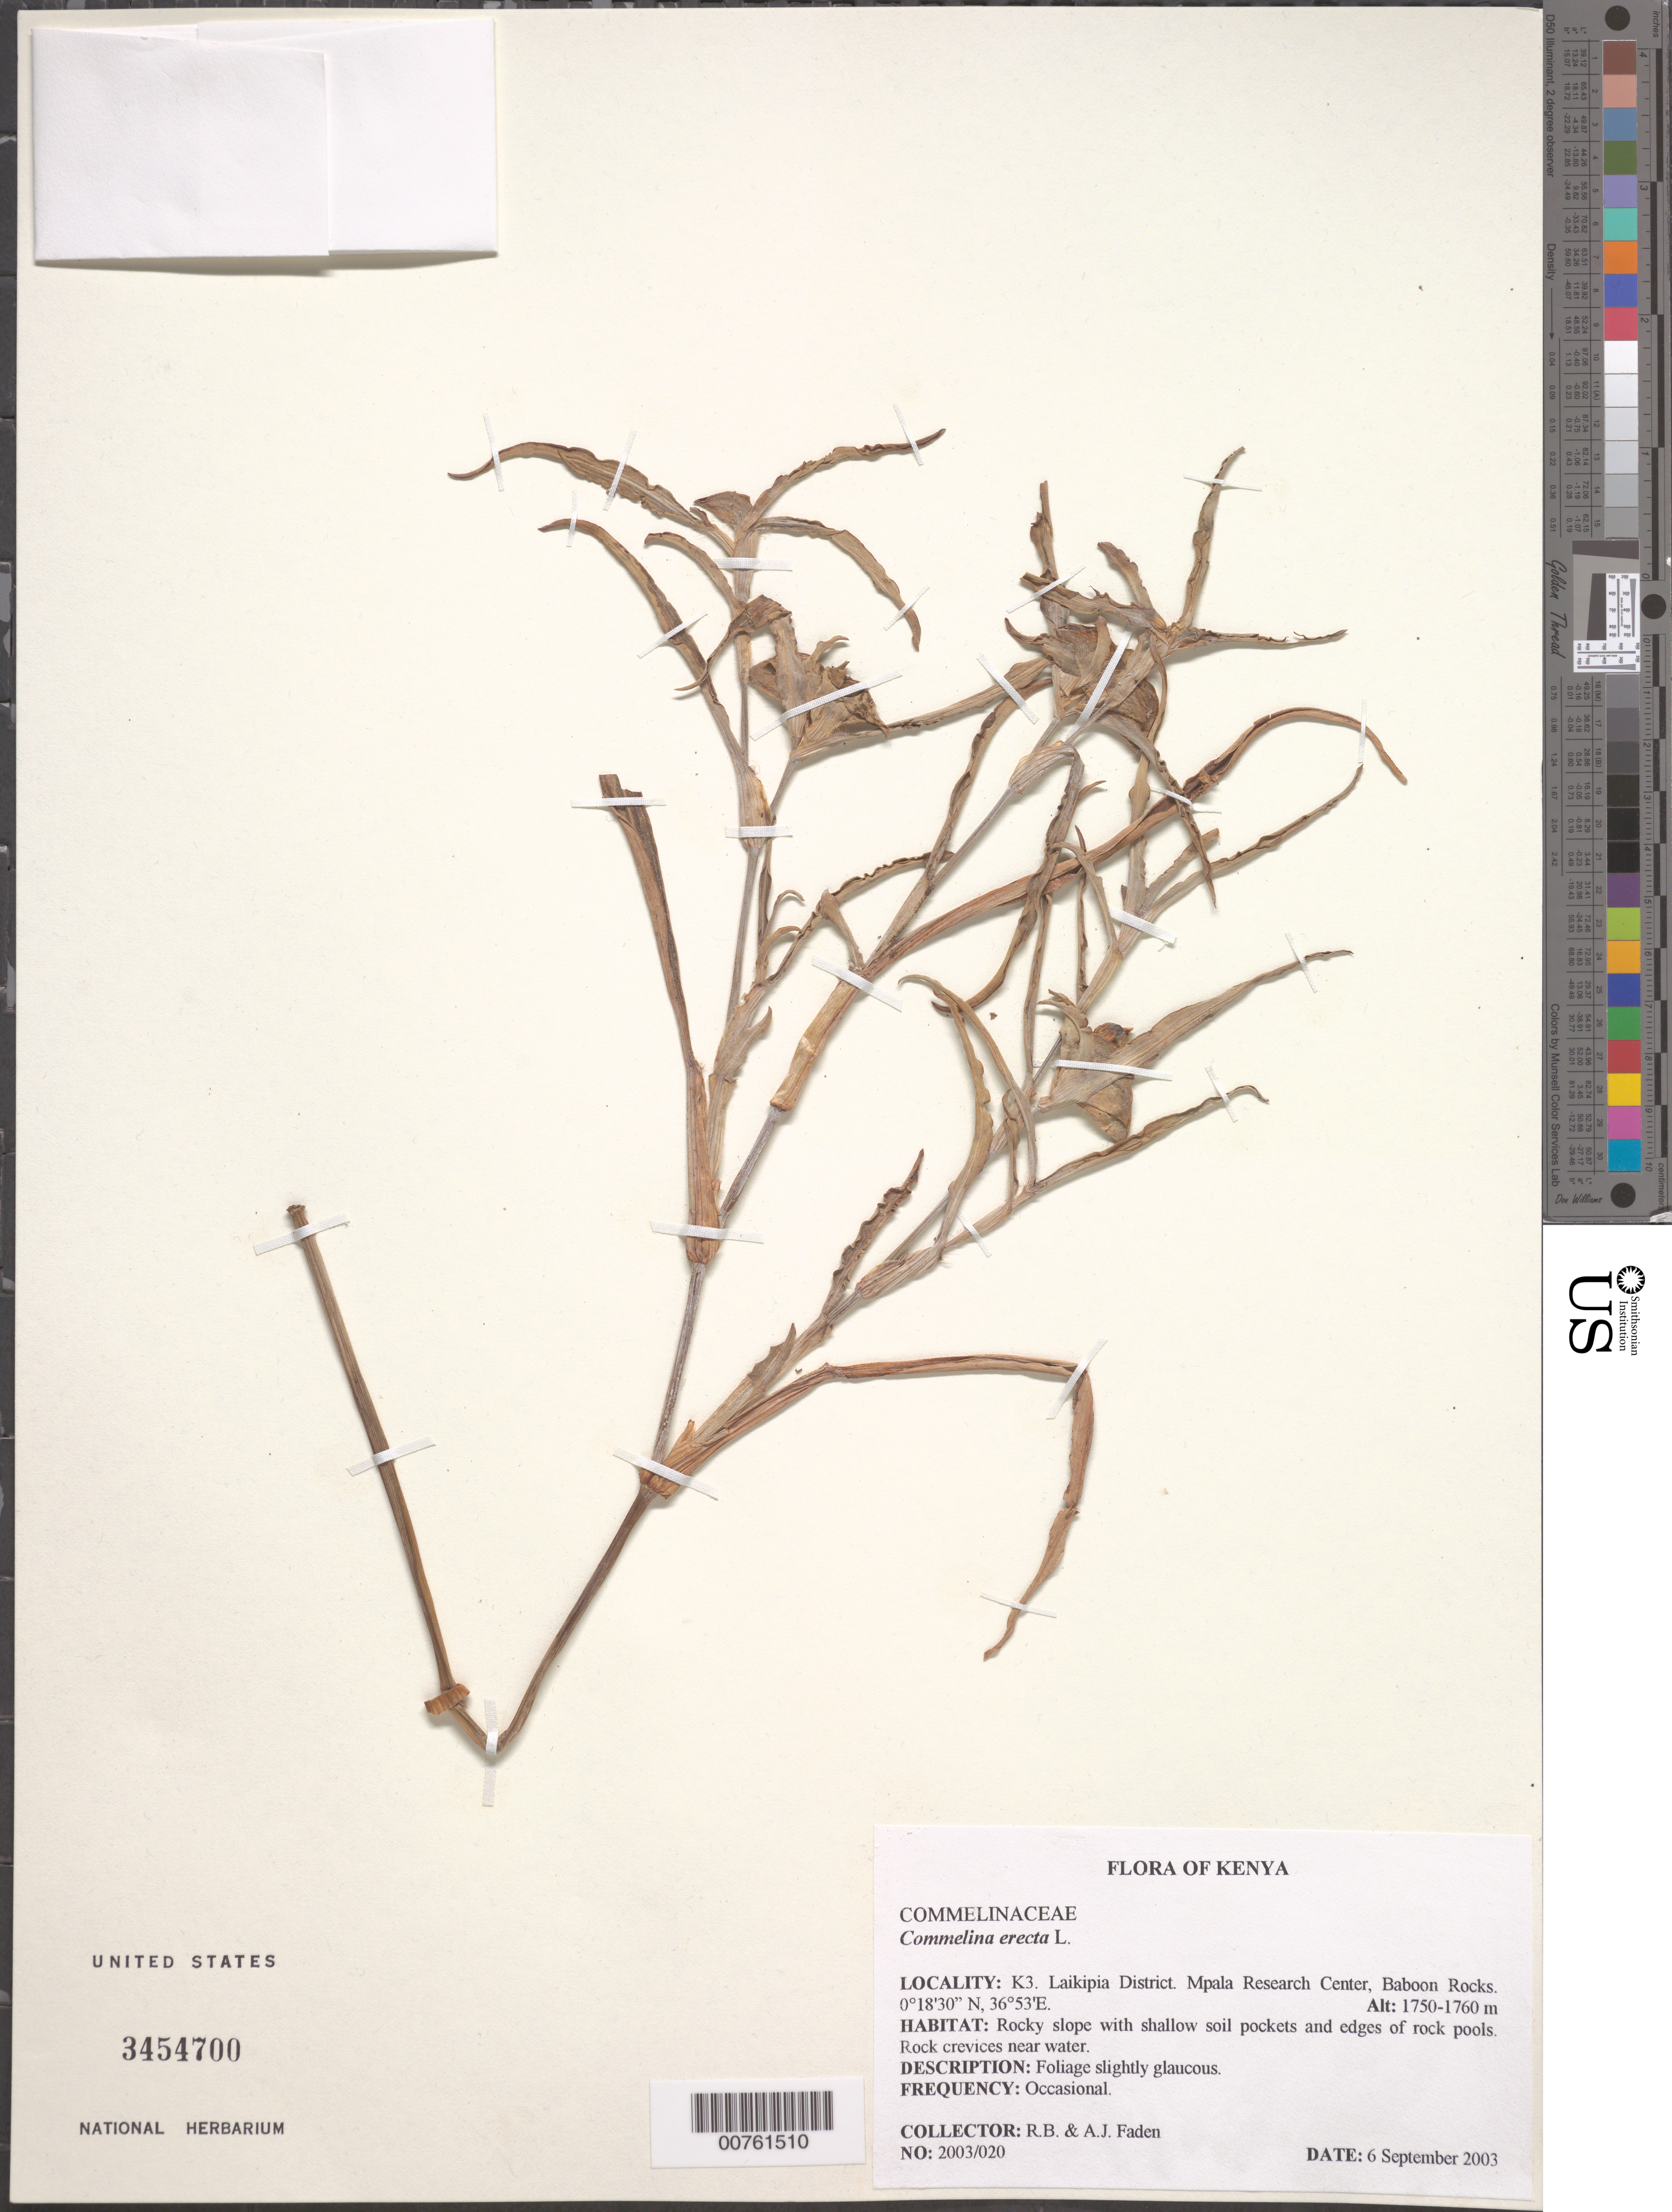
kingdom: Plantae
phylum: Tracheophyta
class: Liliopsida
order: Commelinales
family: Commelinaceae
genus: Commelina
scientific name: Commelina erecta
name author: L.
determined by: Faden, Robert B., (US), Smithsonian Institution - National Museum of Natural History (UNITED STATES)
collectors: R. B. Faden & A. J. Faden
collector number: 2003/020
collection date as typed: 06 Sep 2003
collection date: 2003-09-06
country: Kenya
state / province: Laikipia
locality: K3. Mpala Research Center, Baboon Rocks.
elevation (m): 1750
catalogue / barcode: US 3454700